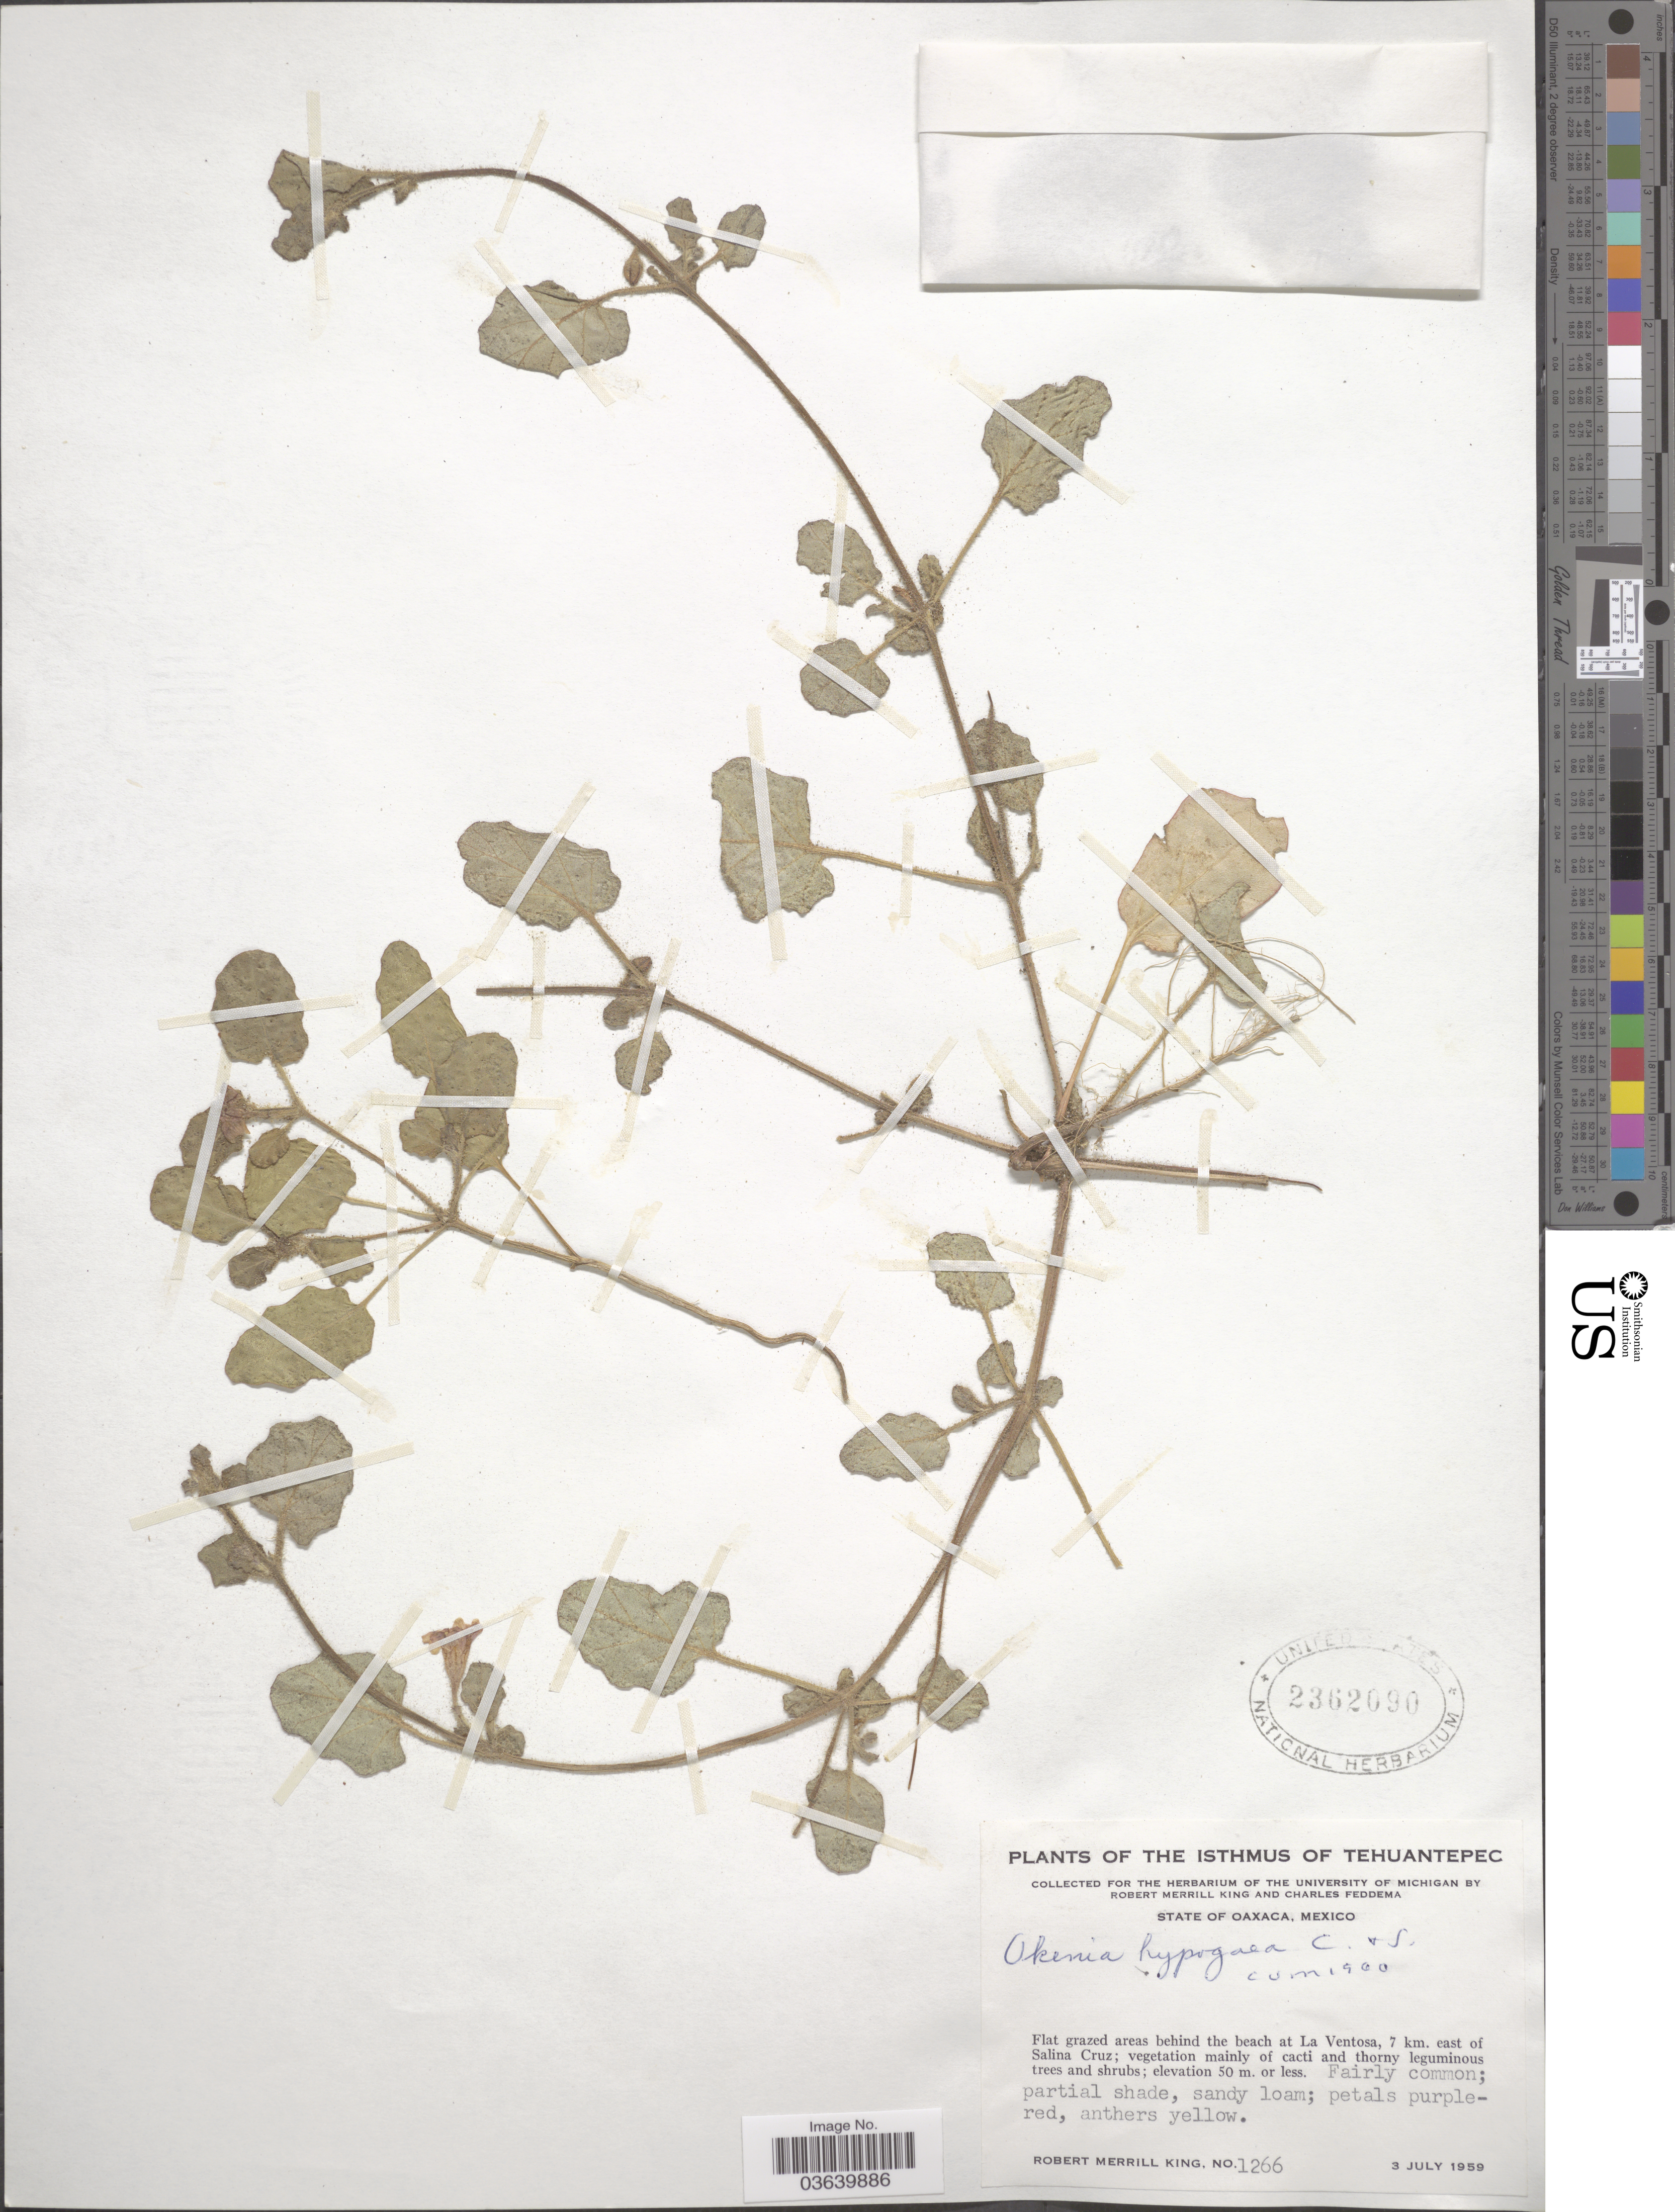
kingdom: Plantae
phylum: Tracheophyta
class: Magnoliopsida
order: Caryophyllales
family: Nyctaginaceae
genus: Okenia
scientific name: Okenia hypogaea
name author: Schltdl. & Cham.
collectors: R. M. King & C. Feddema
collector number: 1266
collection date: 1959-07-03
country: Mexico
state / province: Oaxaca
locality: The Isthmus of Tehuantepec. Flat grazed areas behind the beach at La Ventosa, 7 km. east of Salina Cruz.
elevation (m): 50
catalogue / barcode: US 2362090